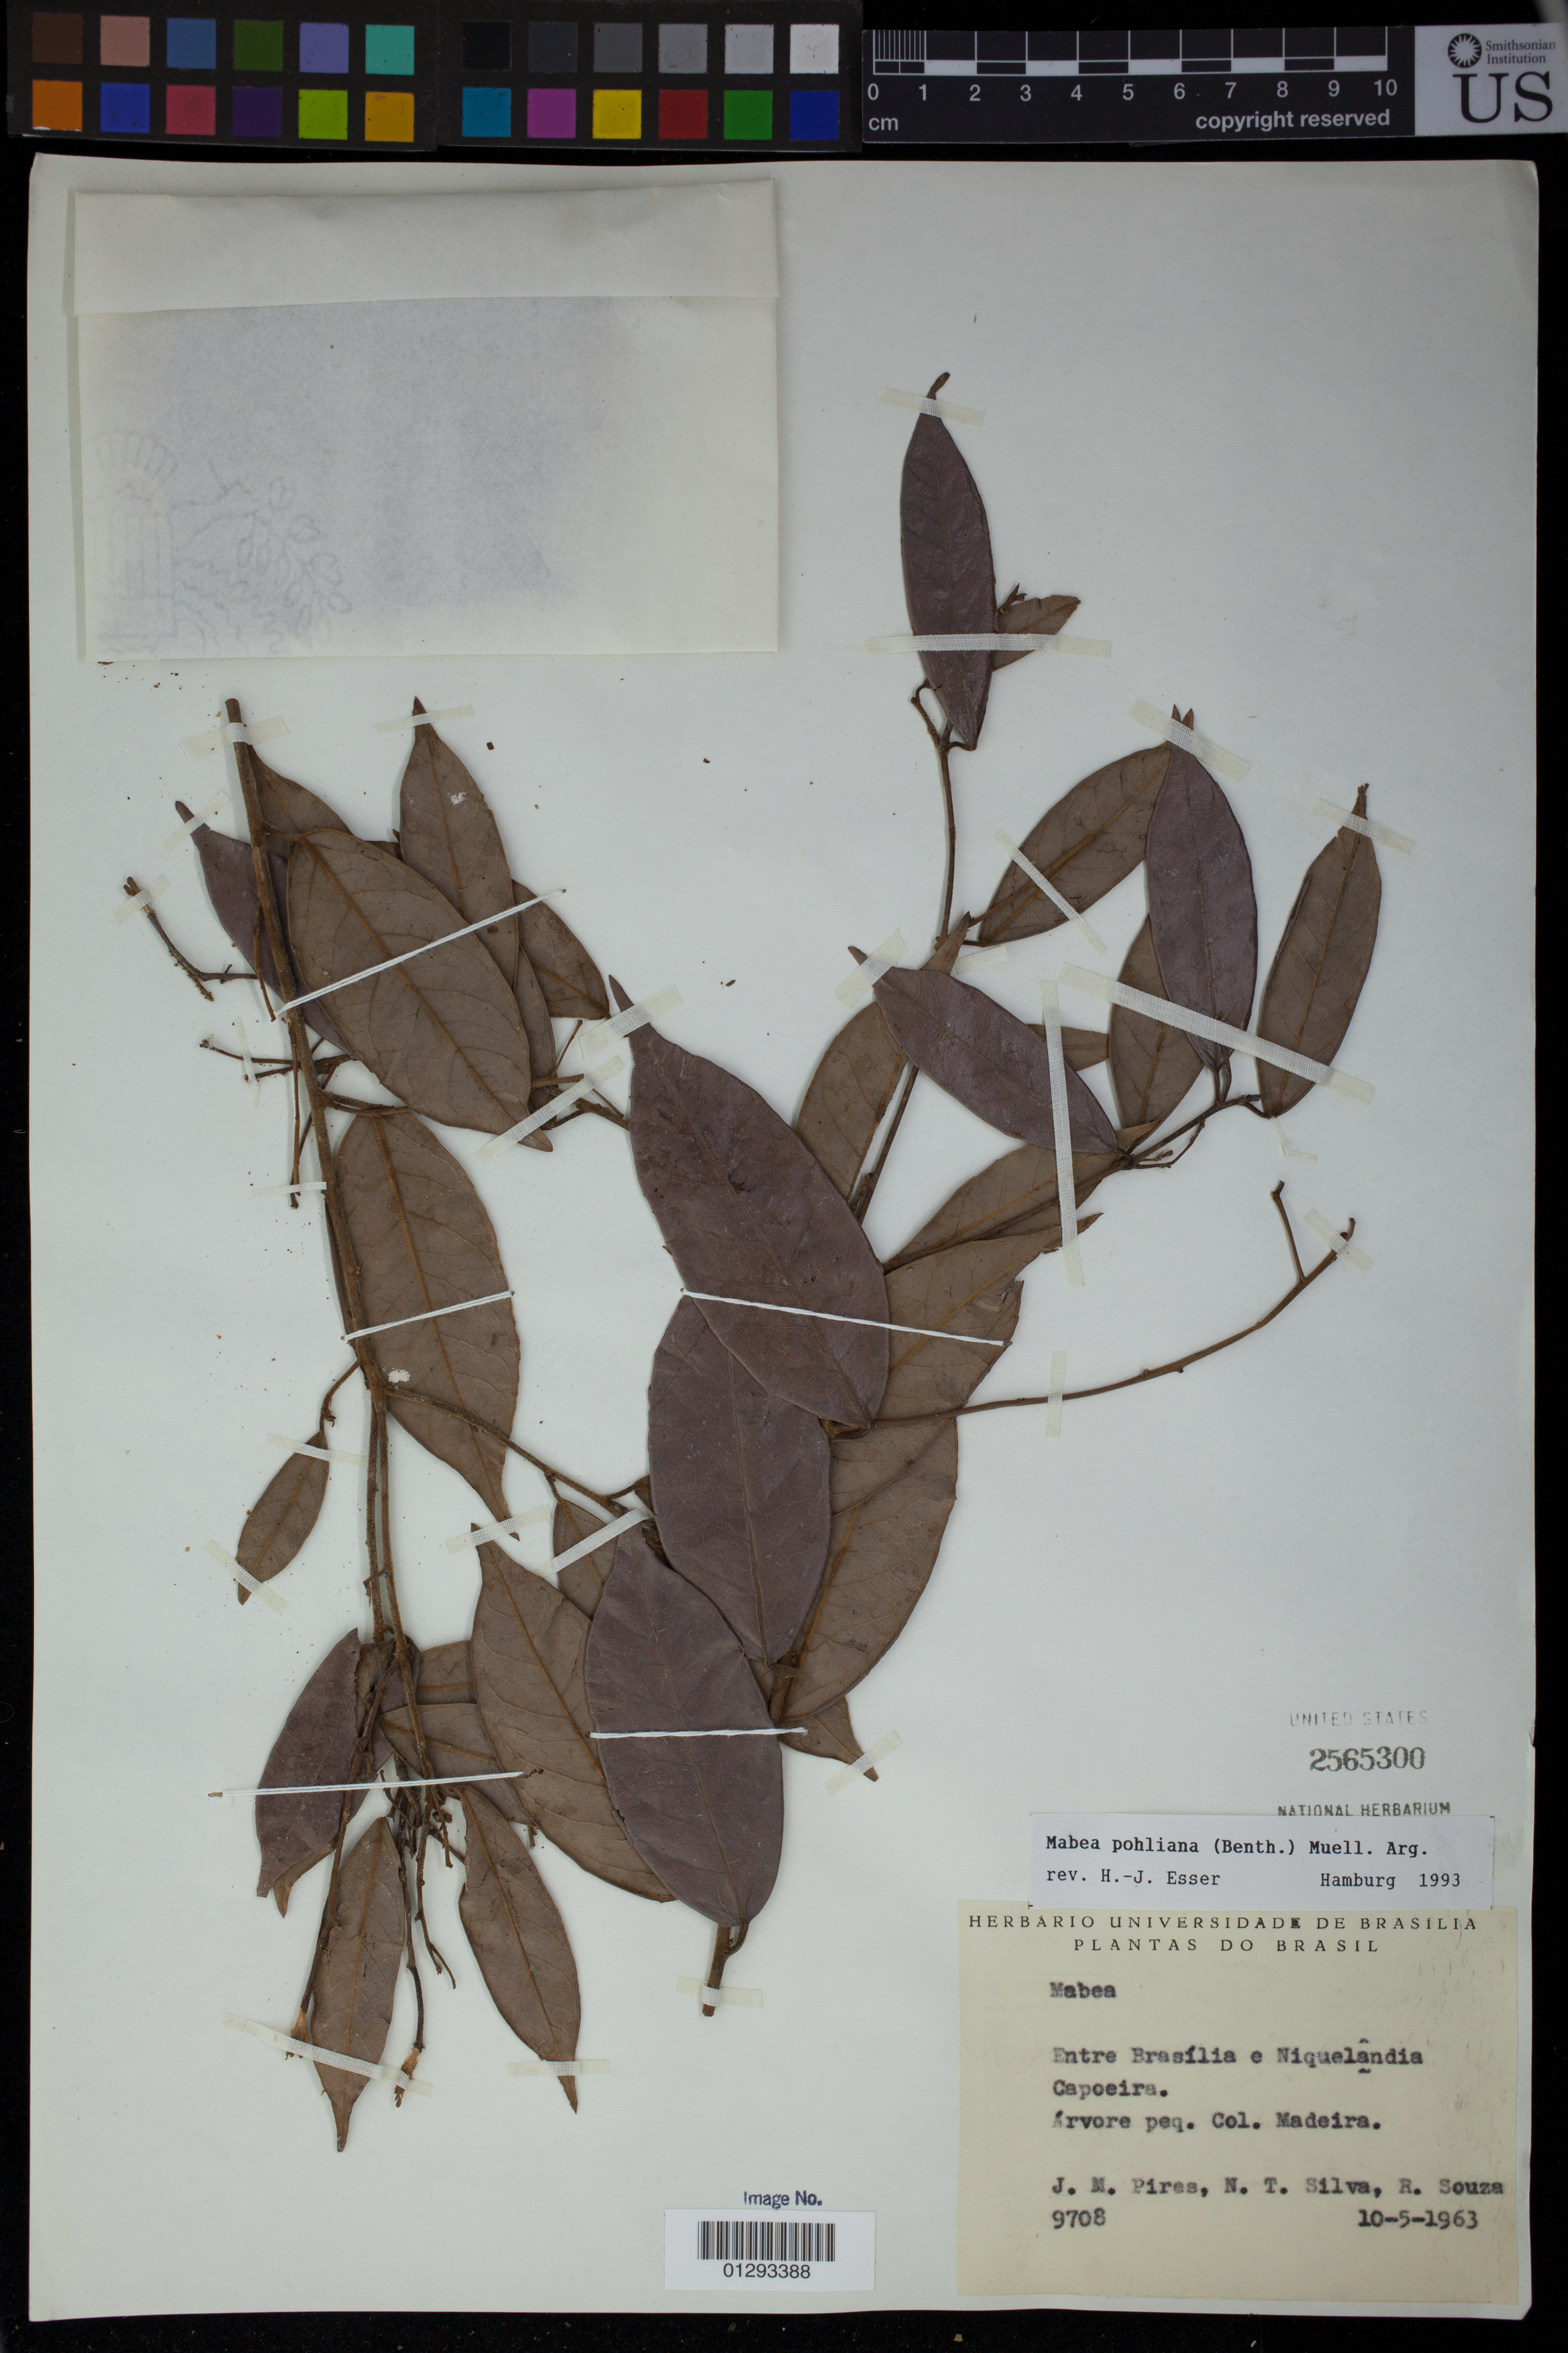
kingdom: Plantae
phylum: Tracheophyta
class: Magnoliopsida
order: Malpighiales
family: Euphorbiaceae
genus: Mabea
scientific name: Mabea pohliana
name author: (Benth.) Müll. Arg.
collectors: J. M. Pires, N. T. Silva & R. Souza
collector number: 9708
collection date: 1963-05-10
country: Brazil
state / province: Distrito Federal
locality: Entre Brasilia e Niquelandia Capoeira.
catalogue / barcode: US 2565300